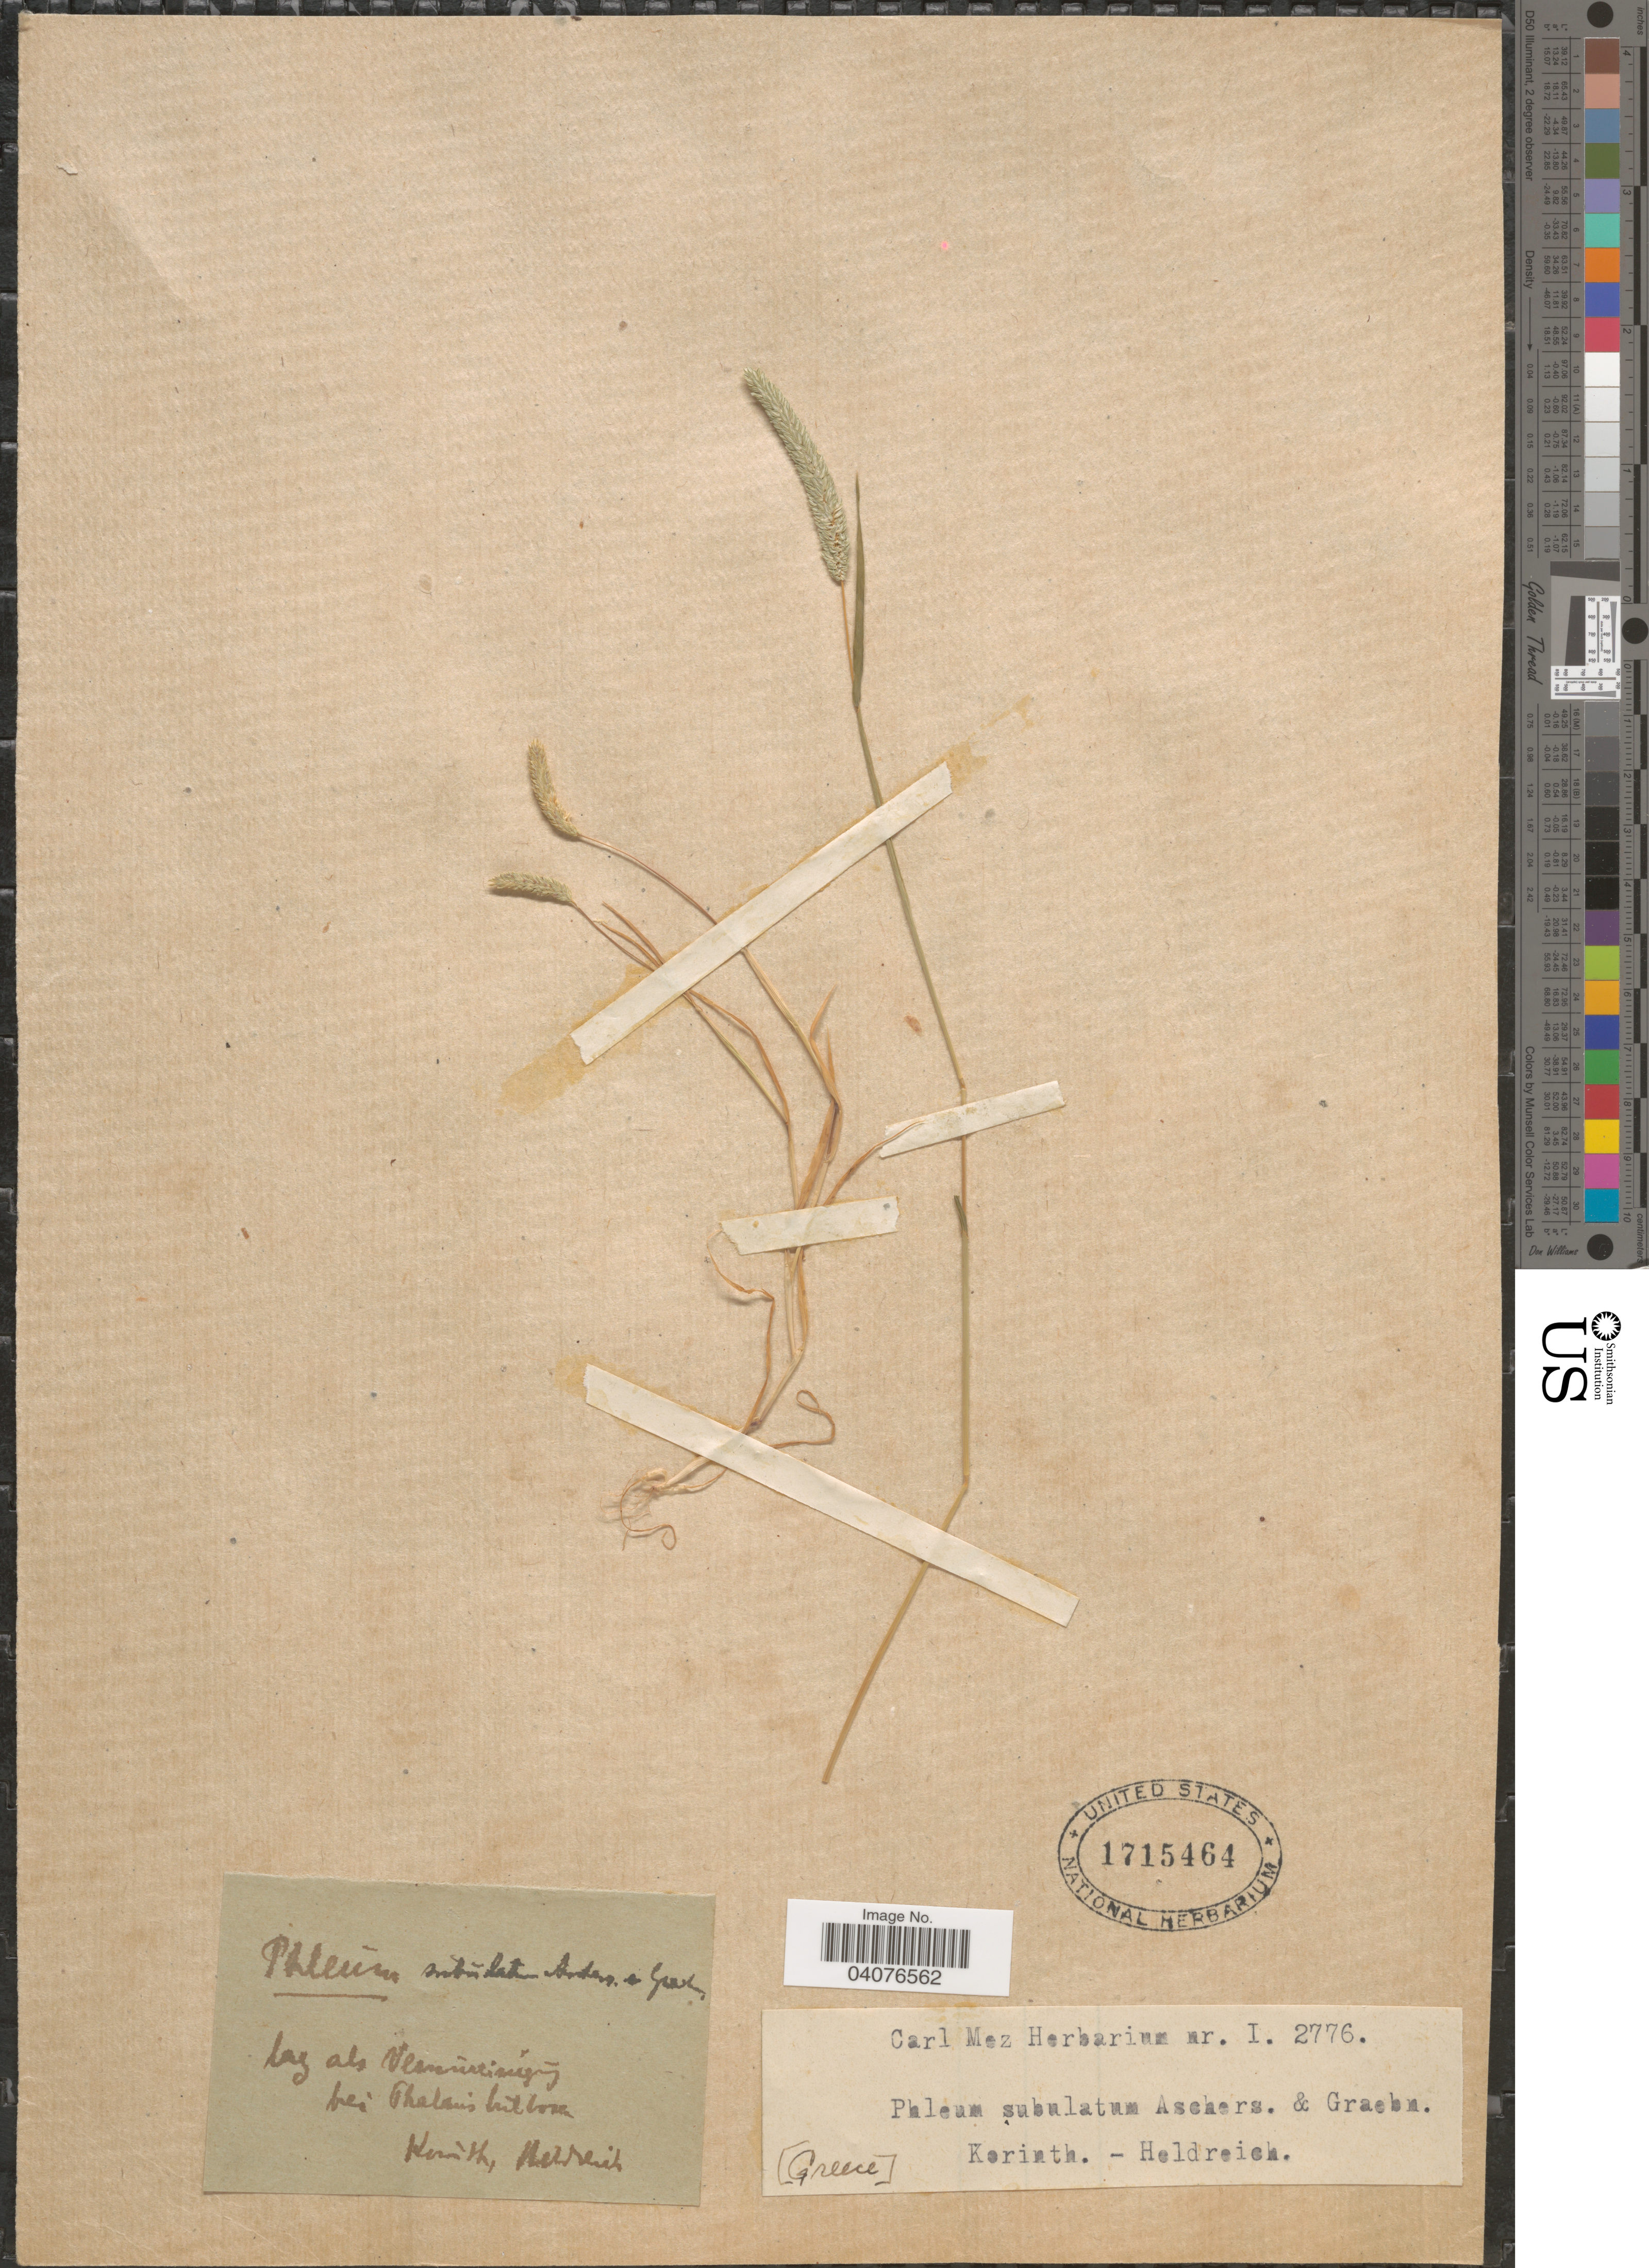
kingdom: Plantae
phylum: Tracheophyta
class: Liliopsida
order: Poales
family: Poaceae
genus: Phleum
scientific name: Phleum subulatum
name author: (Savi) Asch. & Graeb.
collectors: Heldreich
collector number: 2776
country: Greece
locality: Korinth. Laz als [illegible text] bei Phalais bilboa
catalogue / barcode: US 1715464